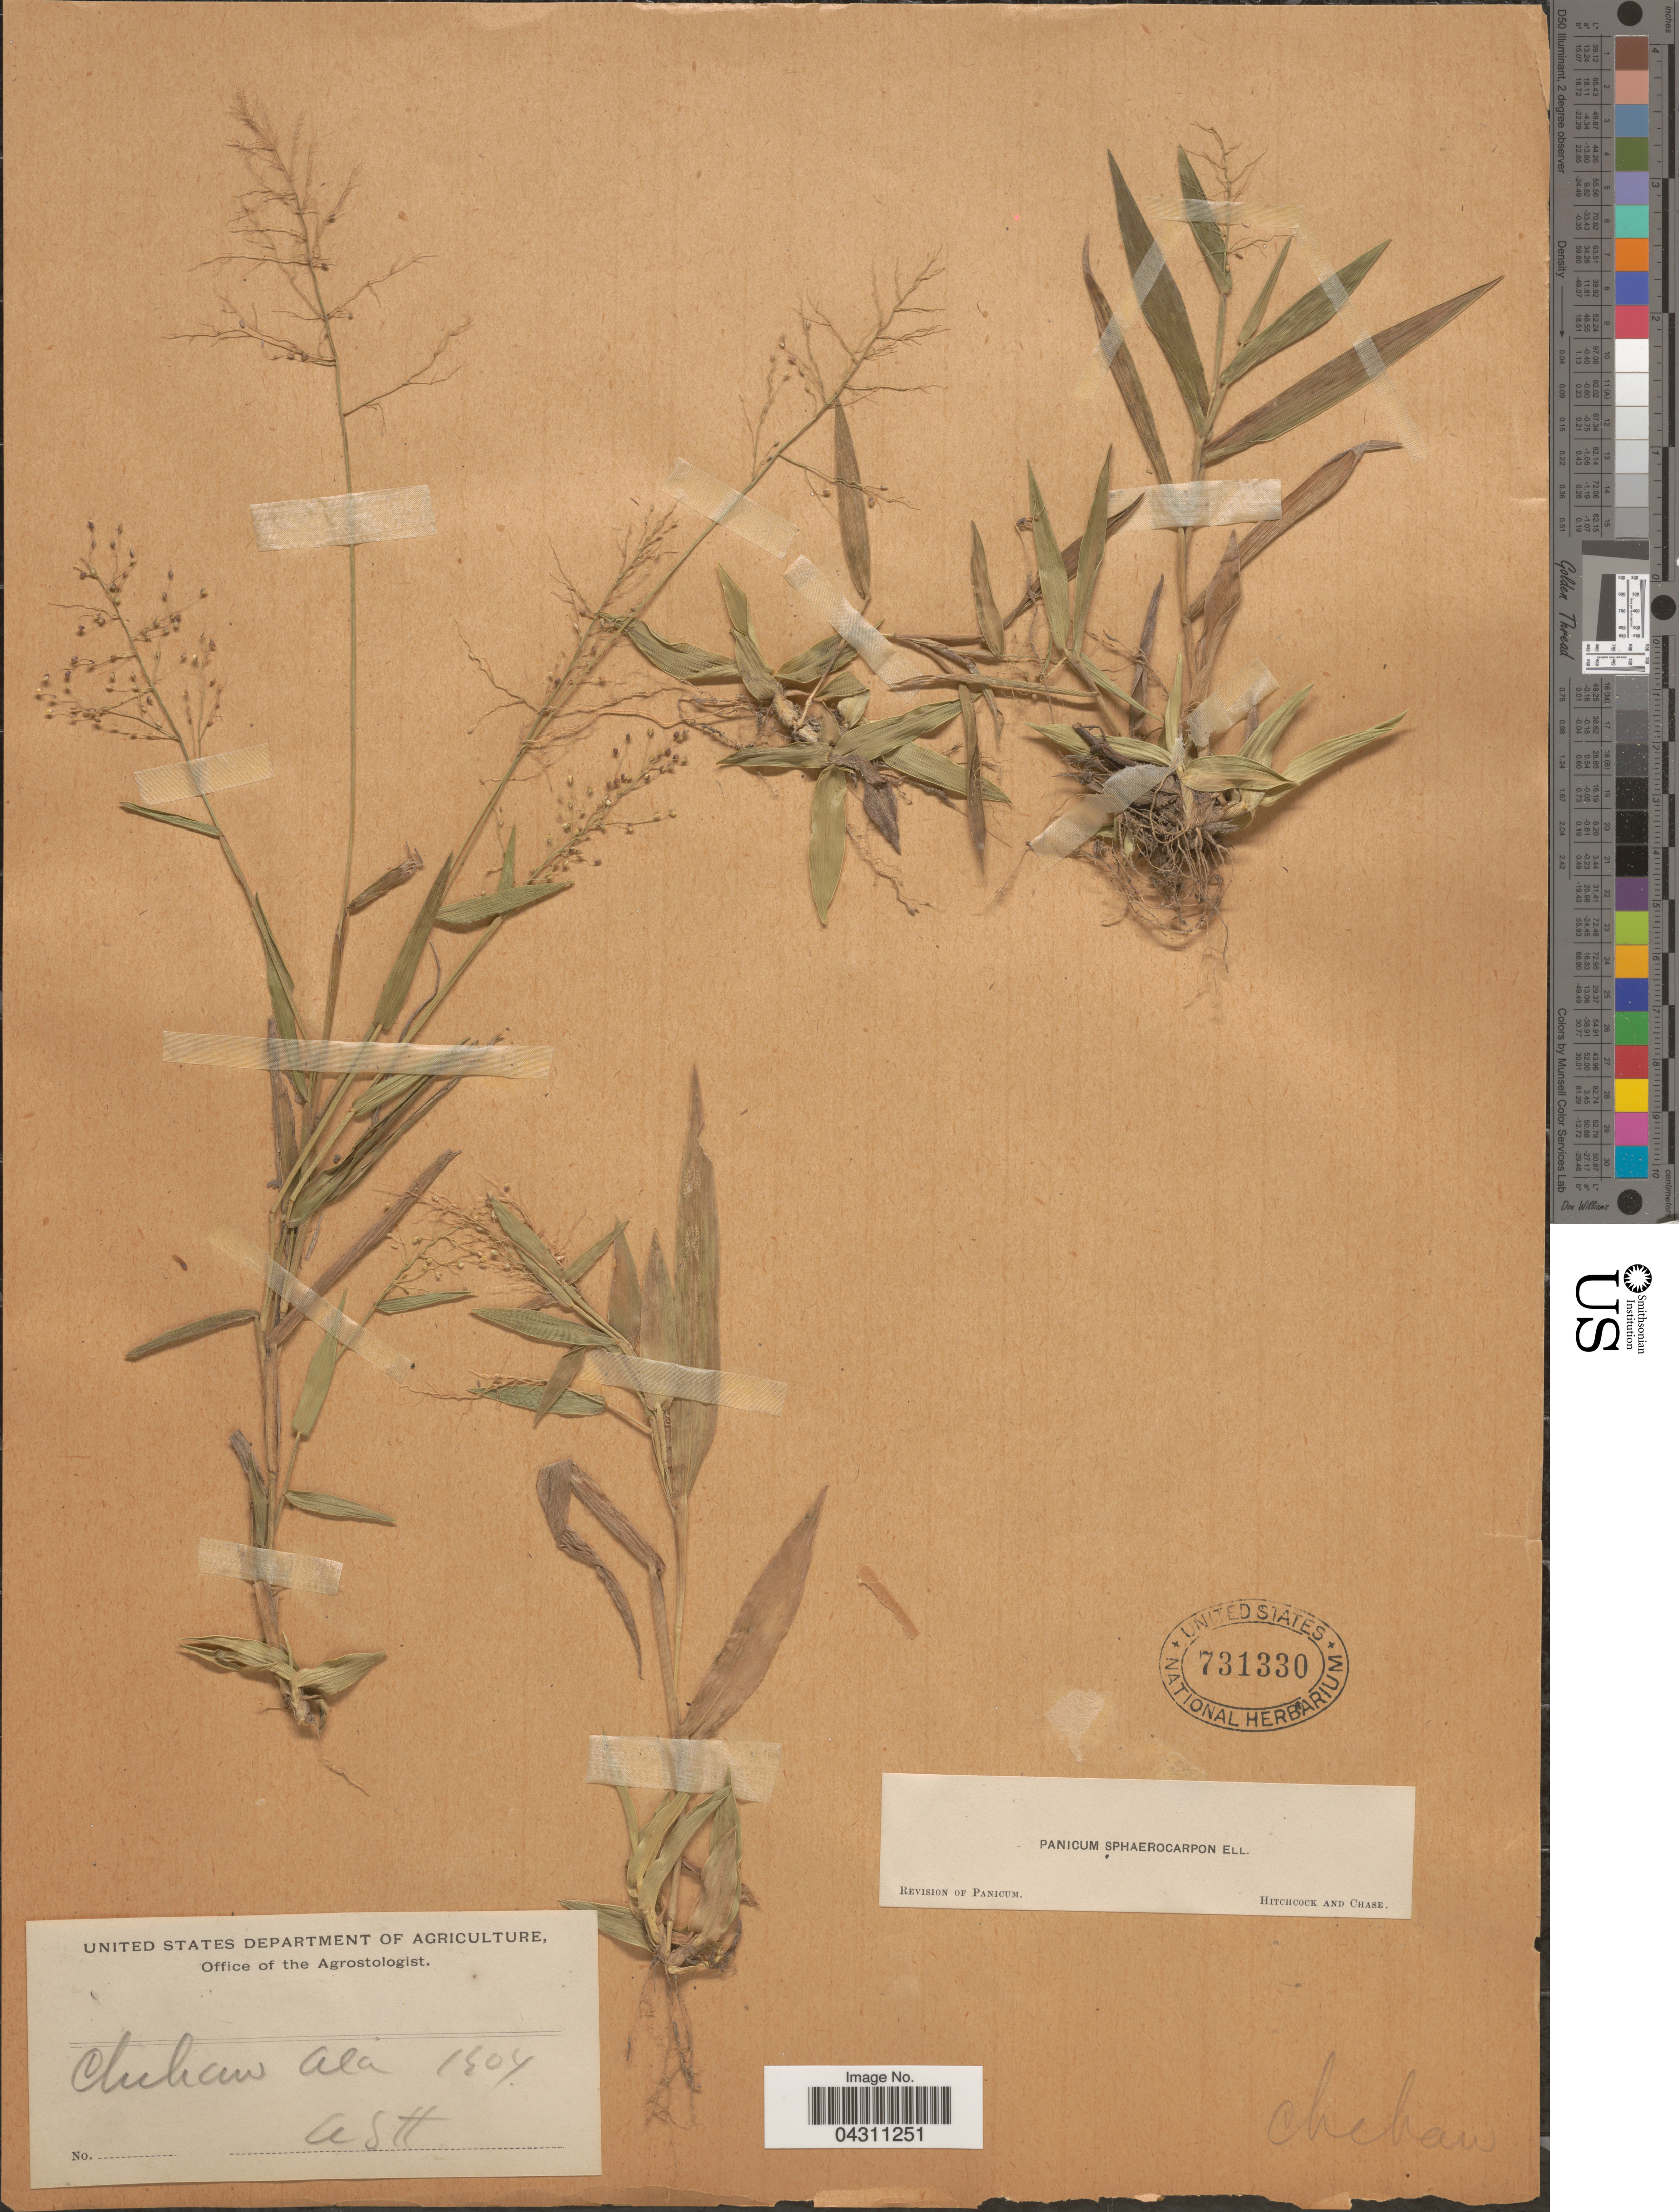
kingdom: Plantae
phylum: Tracheophyta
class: Liliopsida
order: Poales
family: Poaceae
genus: Dichanthelium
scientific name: Dichanthelium sphaerocarpon var. sphaerocarpon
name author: (Elliott) Gould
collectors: A. H.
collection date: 1904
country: United States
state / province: Alabama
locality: Chehaw.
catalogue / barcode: US 731330